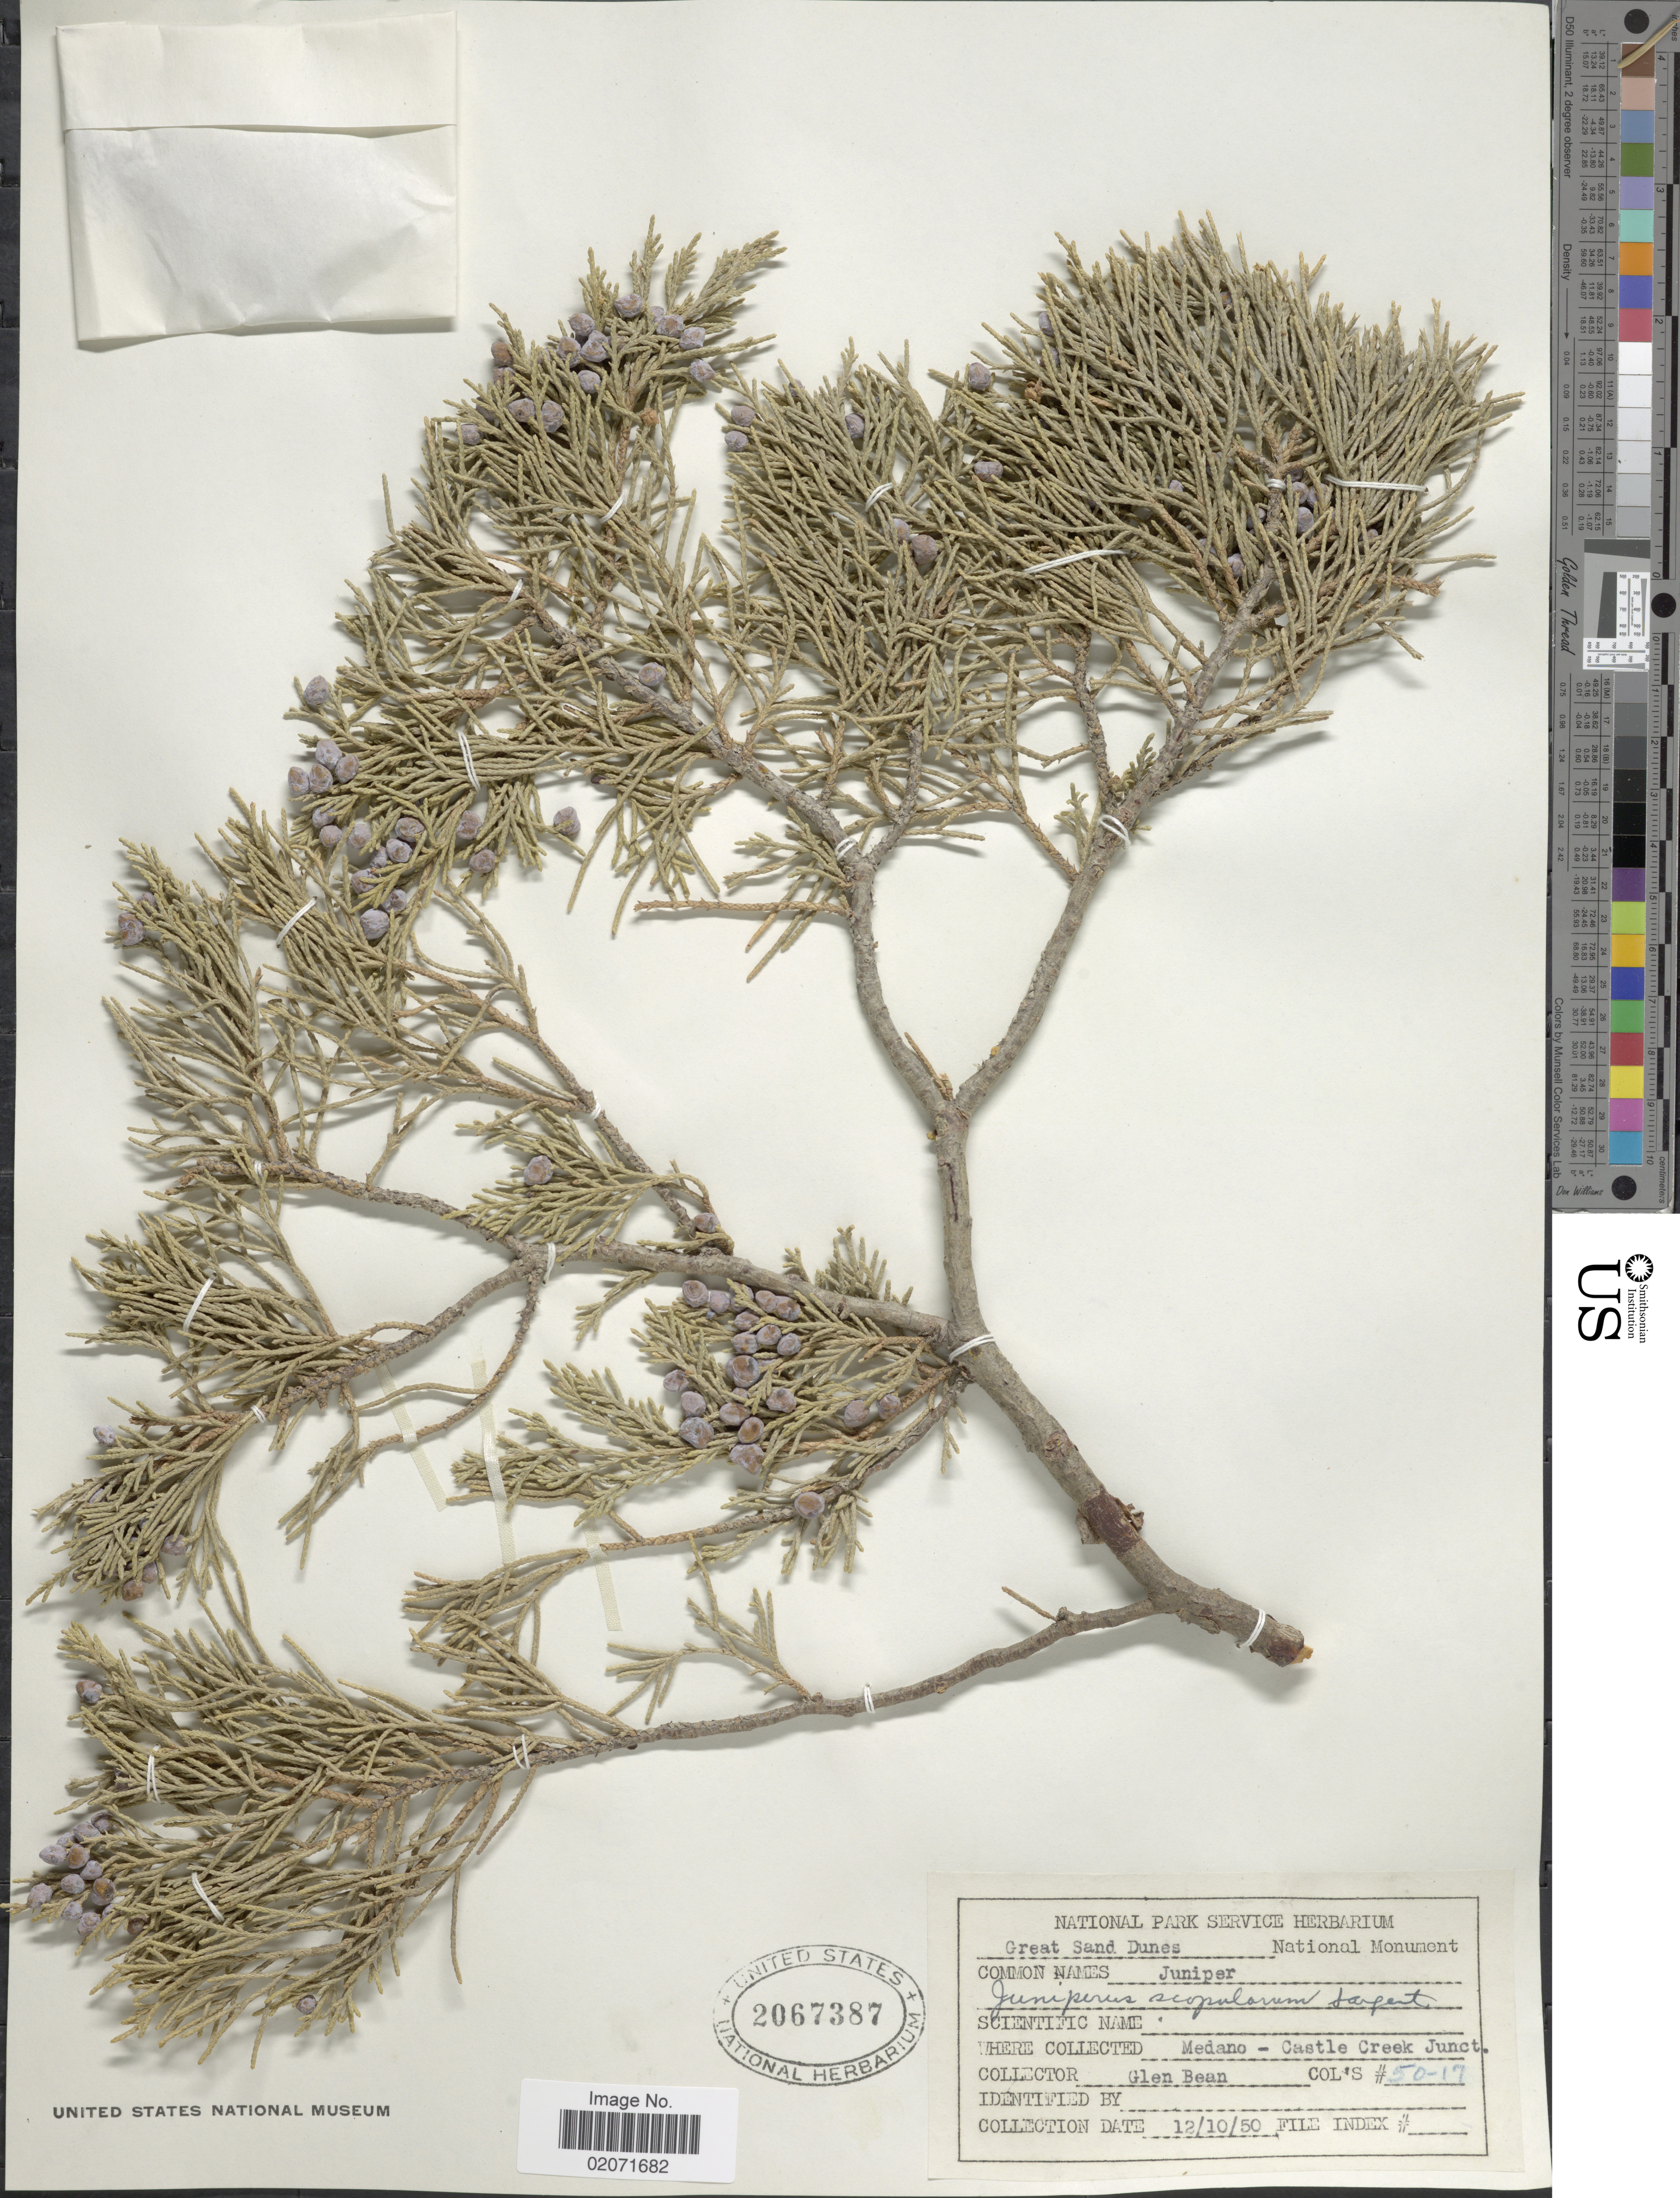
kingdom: Plantae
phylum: Tracheophyta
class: Pinopsida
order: Pinales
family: Cupressaceae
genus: Juniperus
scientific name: Juniperus scopulorum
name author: Sarg.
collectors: G. Bean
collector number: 50-17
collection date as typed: Transcribed d/m/y: 12/10/50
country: United States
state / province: Colorado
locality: Great Sand Dunes National Monument, Comon Names Juniper, Where Collected Medano - Castle Creek Junct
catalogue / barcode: US 2067387